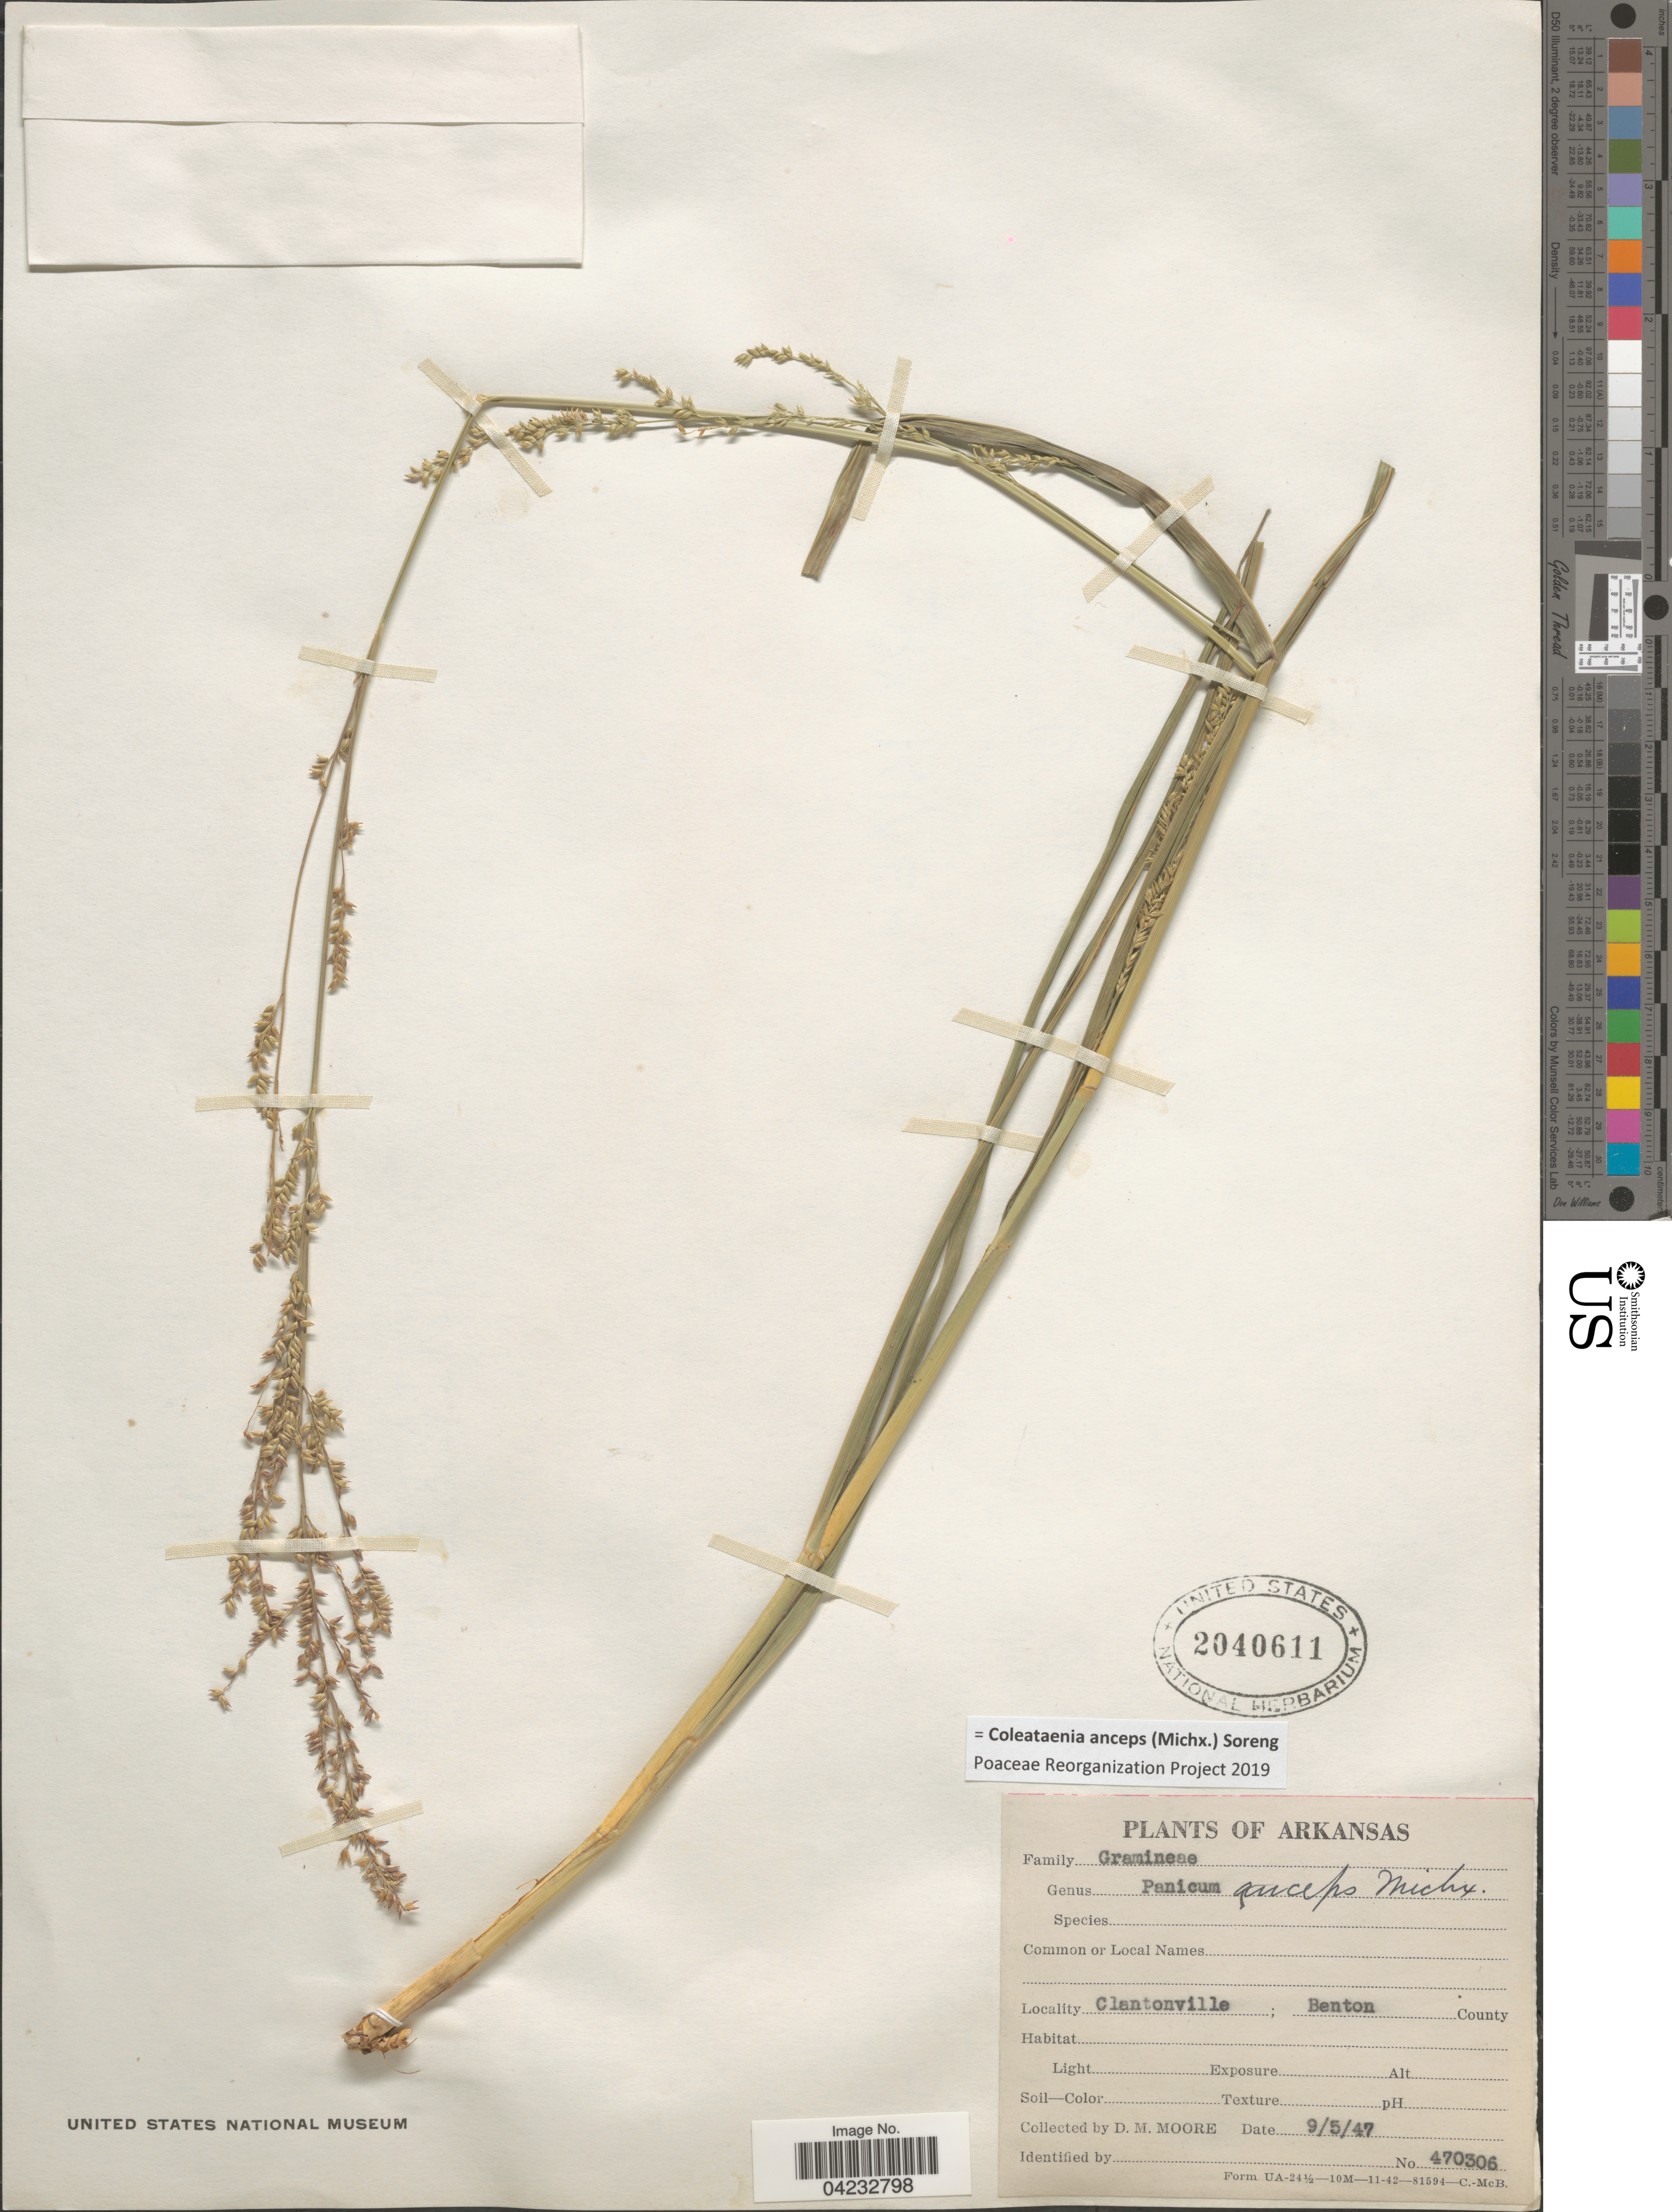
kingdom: Plantae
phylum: Tracheophyta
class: Liliopsida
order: Poales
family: Poaceae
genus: Coleataenia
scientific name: Coleataenia anceps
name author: (Michx.) Soreng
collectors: D. Moore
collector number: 470306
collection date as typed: Transcribed d/m/y: 5/9/47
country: United States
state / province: Arkansas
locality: Clantonville; Benton County.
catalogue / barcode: US 2040611